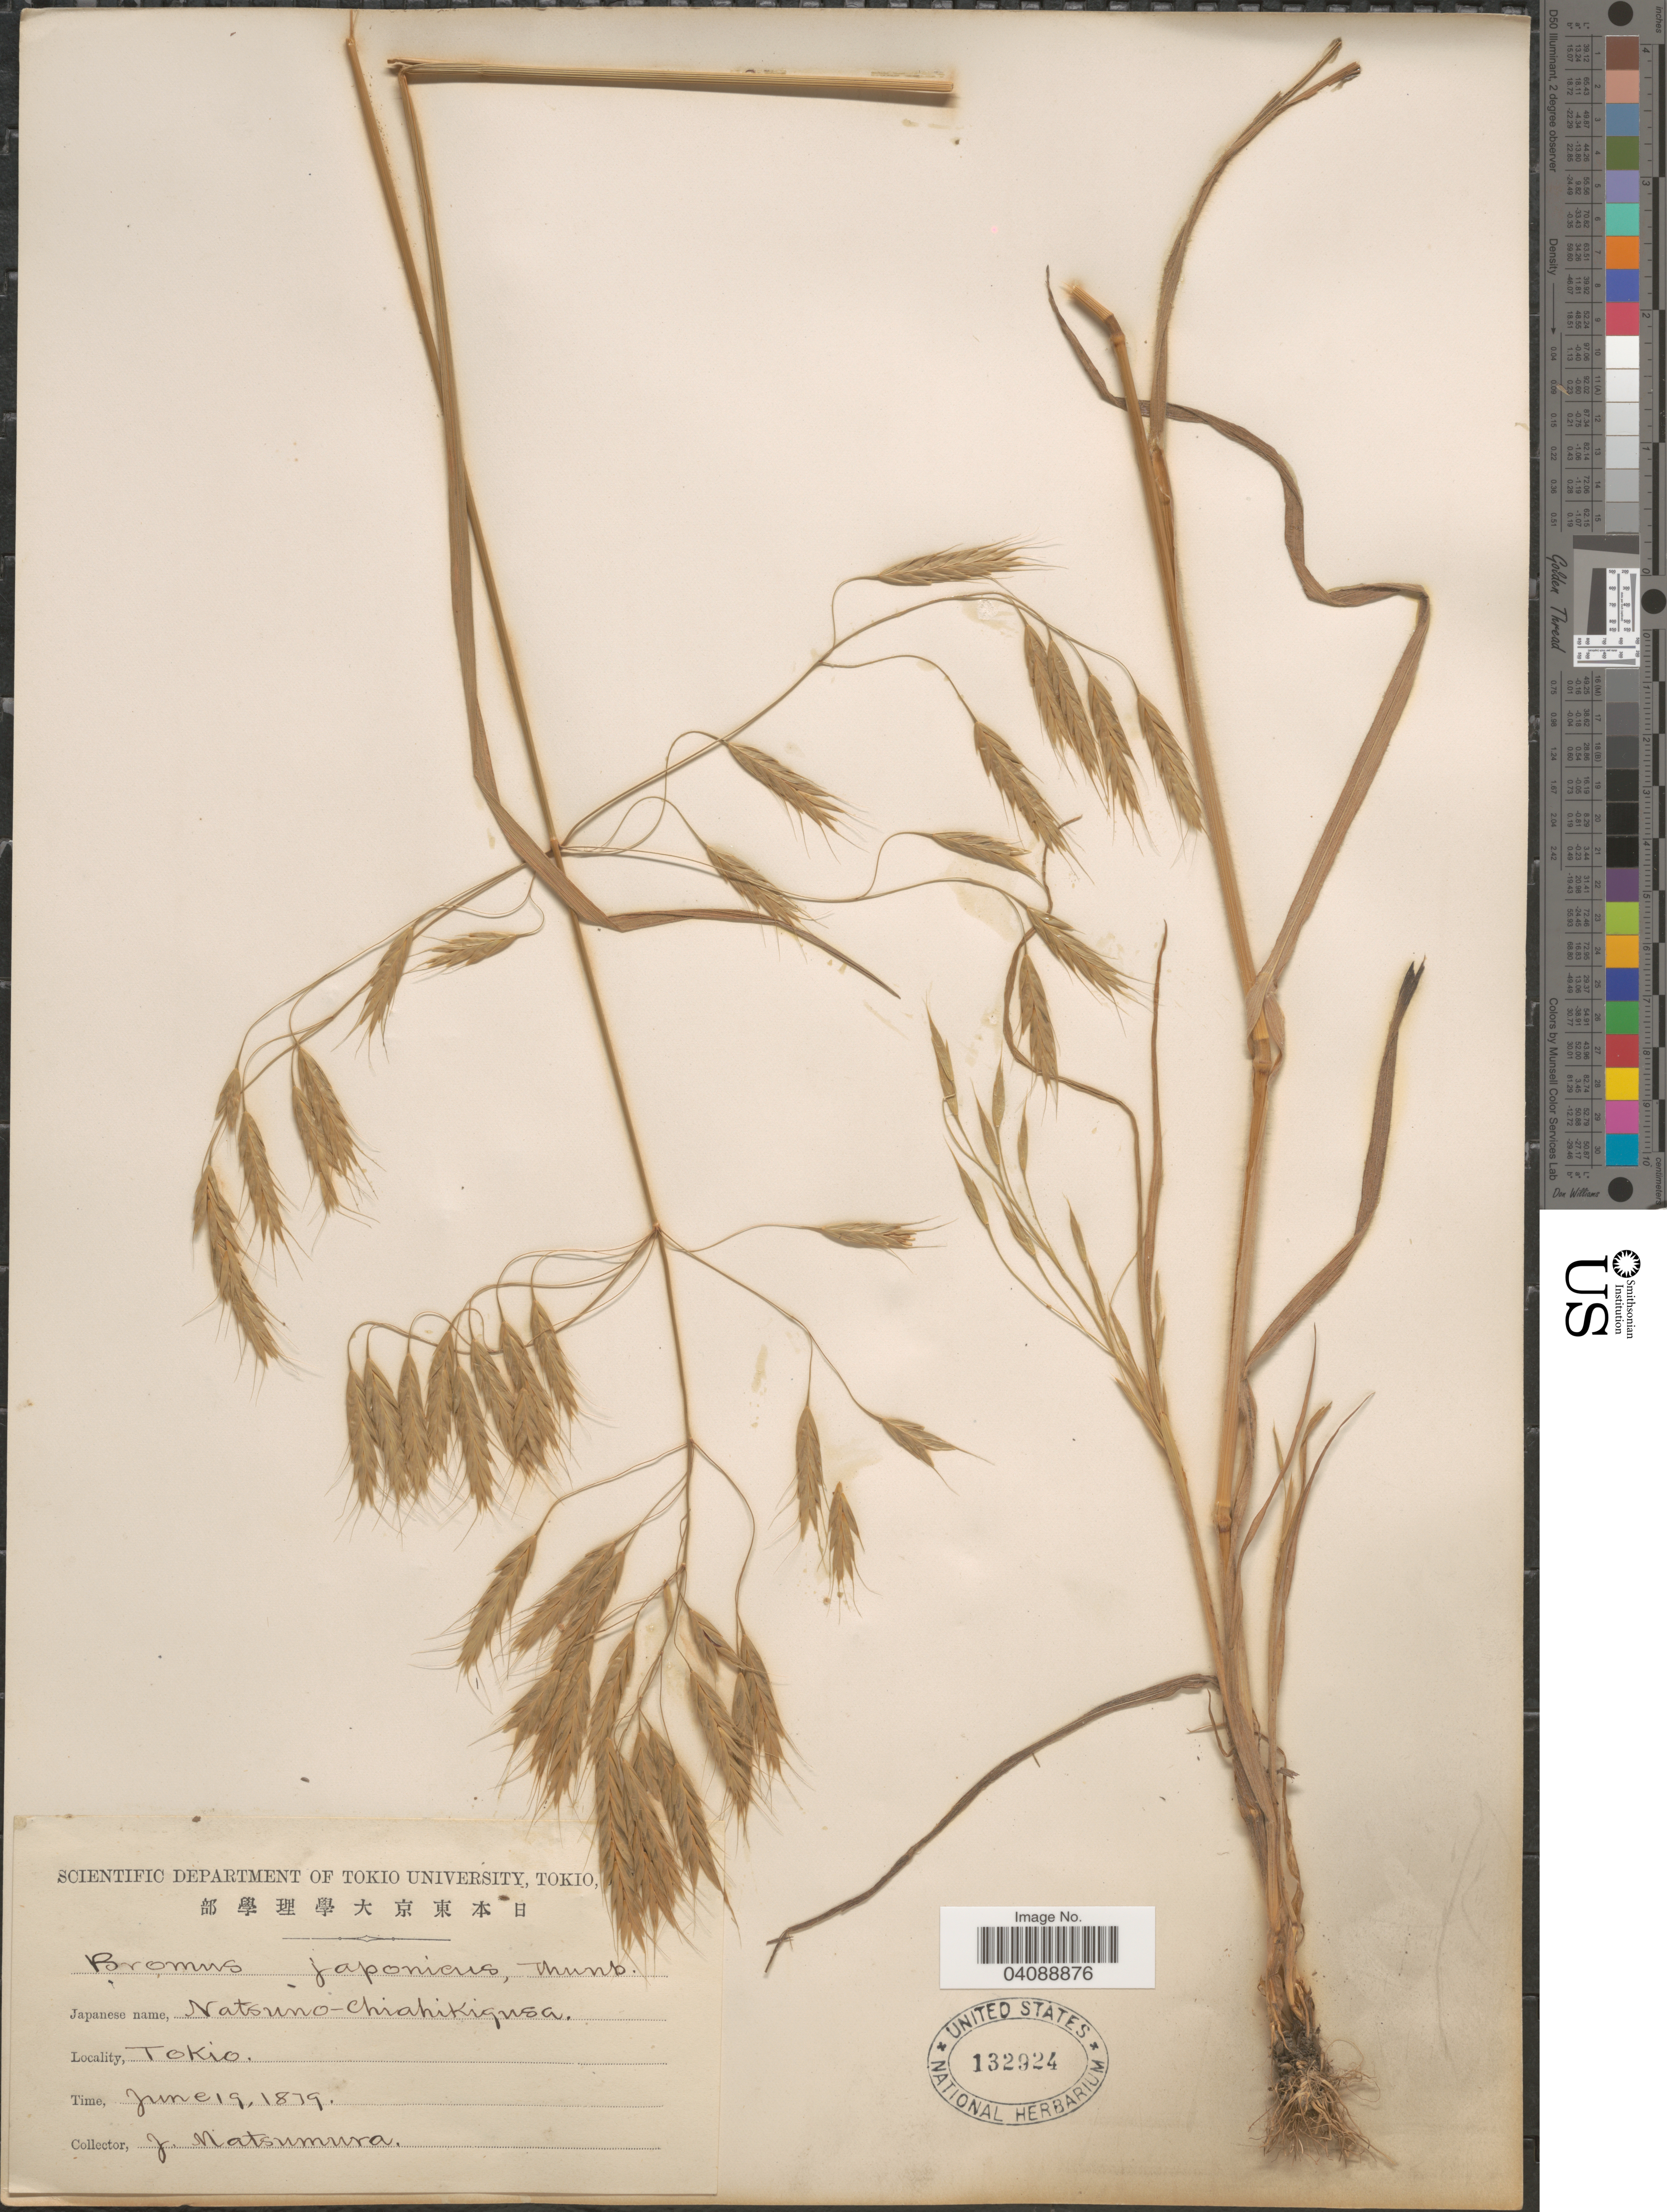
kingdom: Plantae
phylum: Tracheophyta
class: Liliopsida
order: Poales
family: Poaceae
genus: Bromus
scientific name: Bromus japonicus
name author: Houtt.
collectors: J. Natsumura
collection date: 1879-06-19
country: Japan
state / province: Tokyo, Federal City of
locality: Tokio.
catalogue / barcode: US 132924